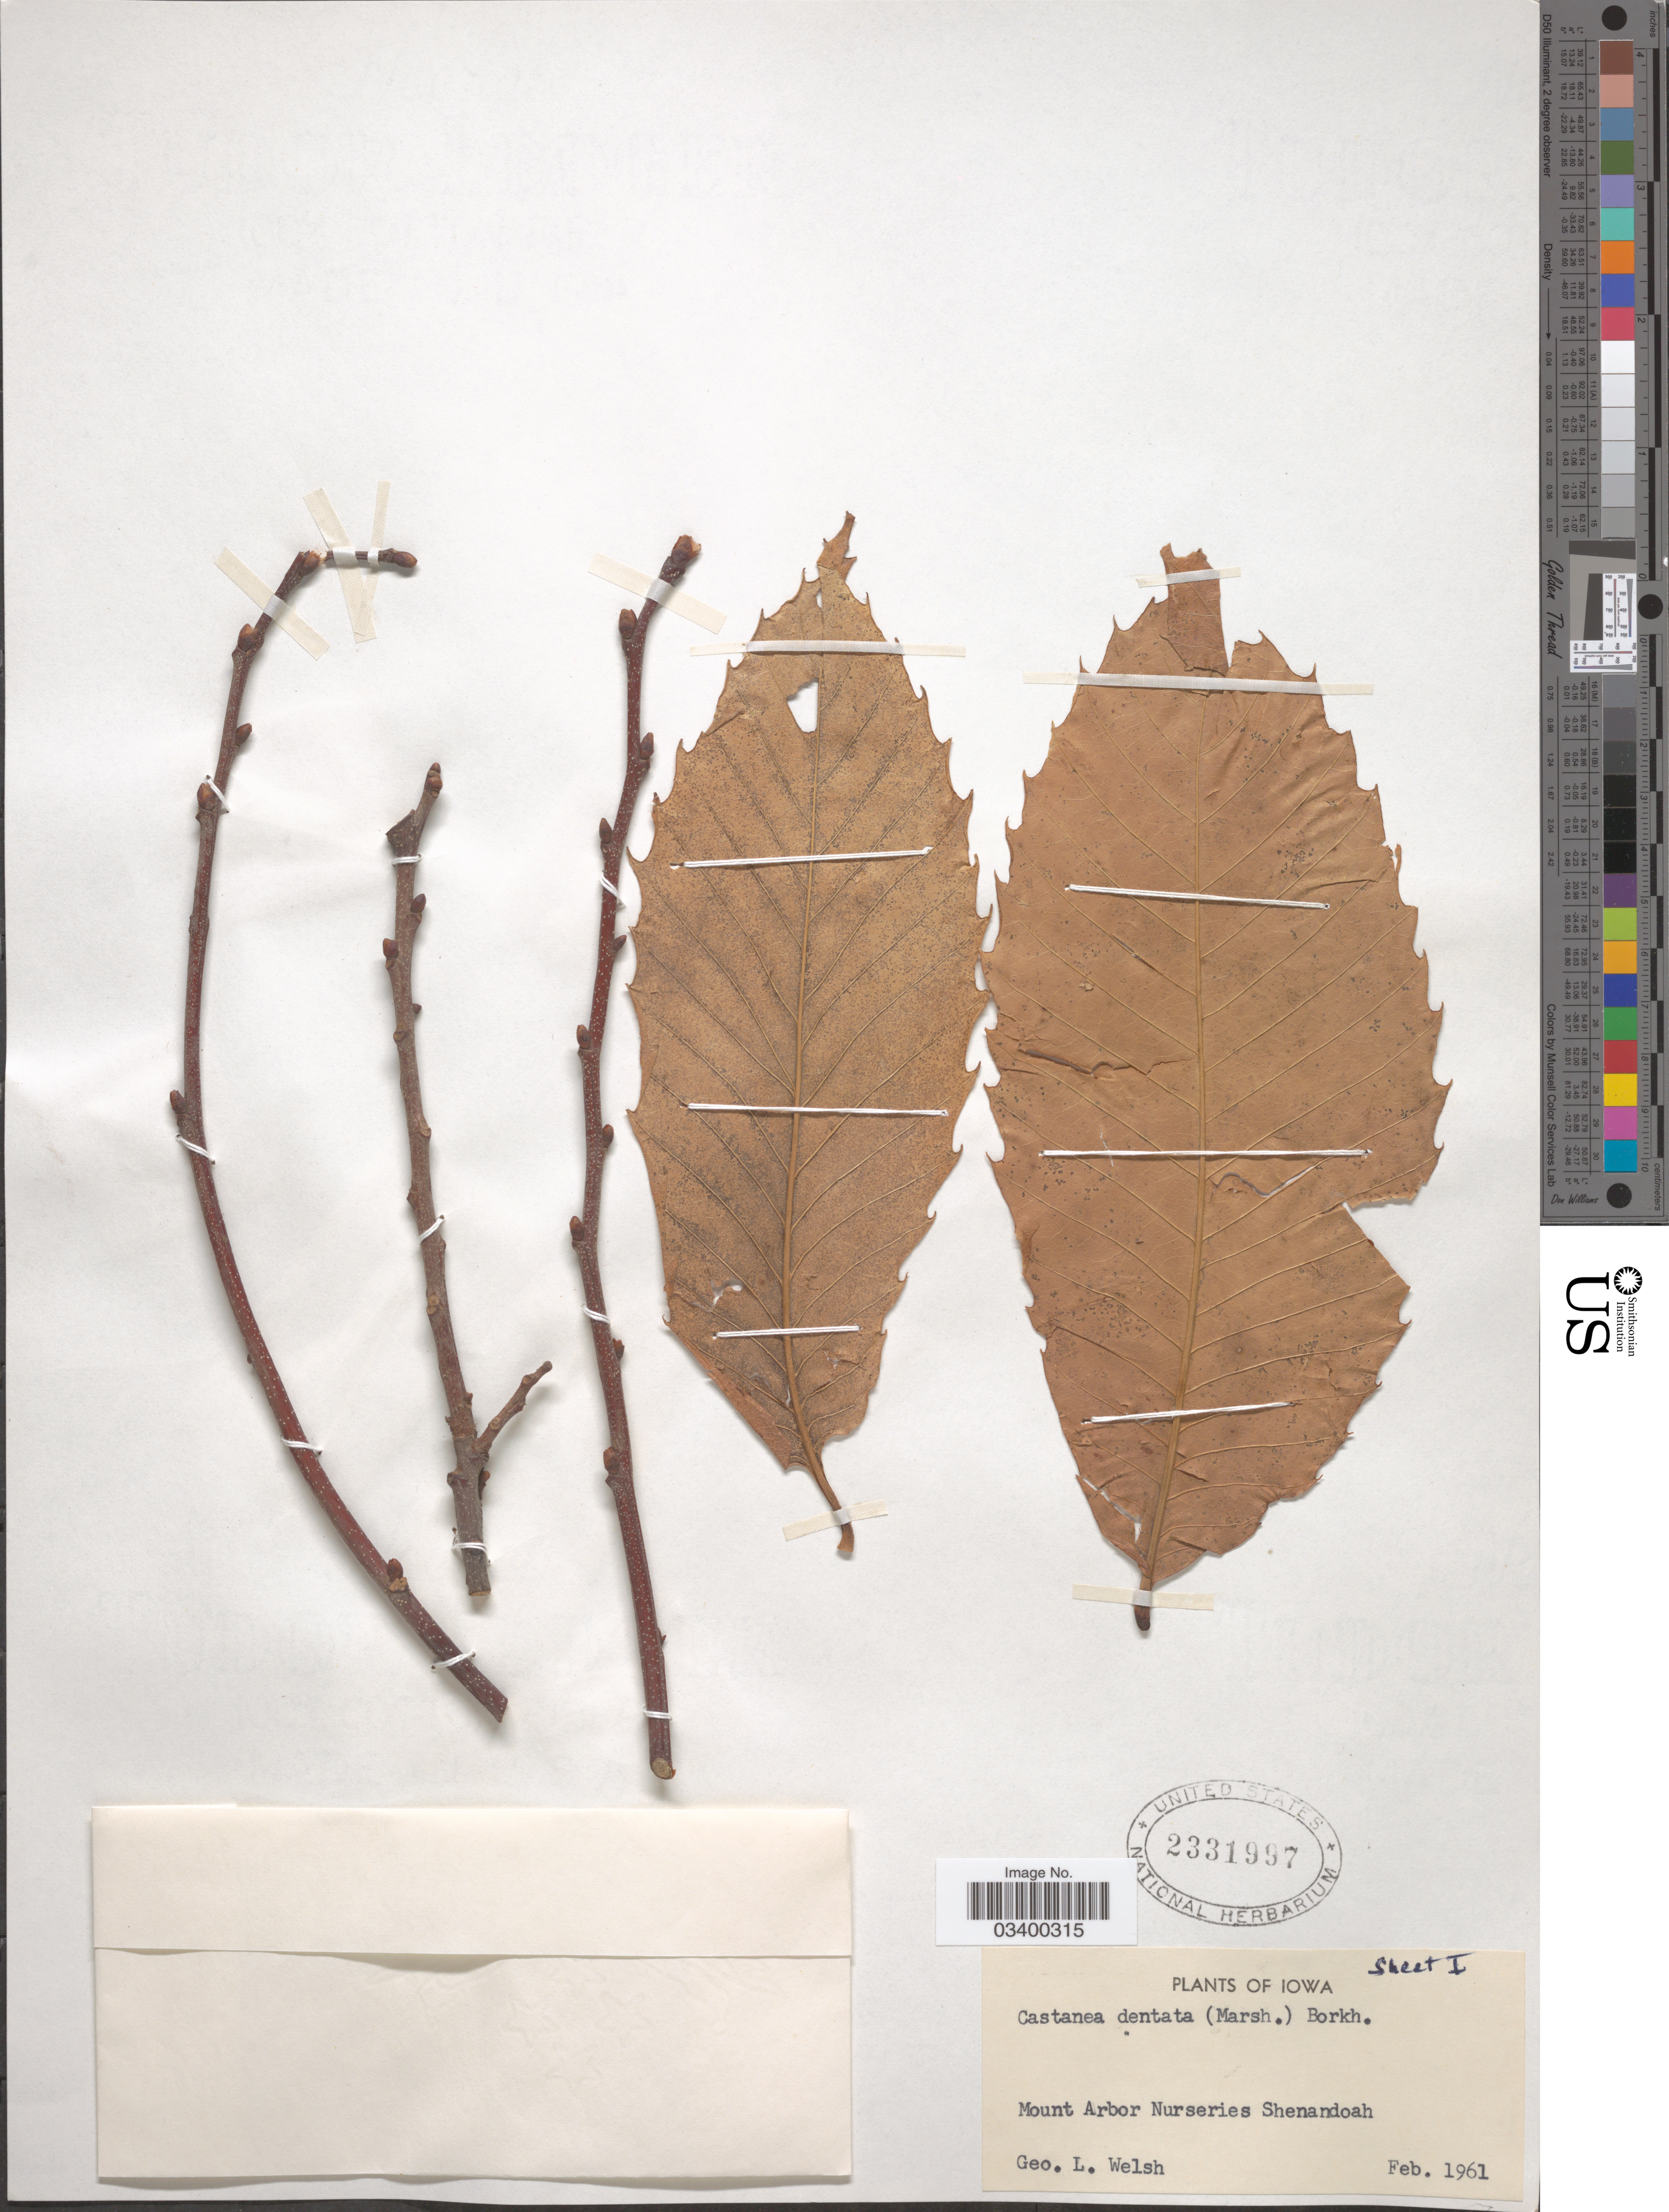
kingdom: Plantae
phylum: Tracheophyta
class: Magnoliopsida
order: Fagales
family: Fagaceae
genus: Castanea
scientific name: Castanea dentata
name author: (Marshall) Borkh.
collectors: G. Welsh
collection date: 1961-02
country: United States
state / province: Iowa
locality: Mount Arbor Nurseries Shenandoah.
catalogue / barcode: US 2331997